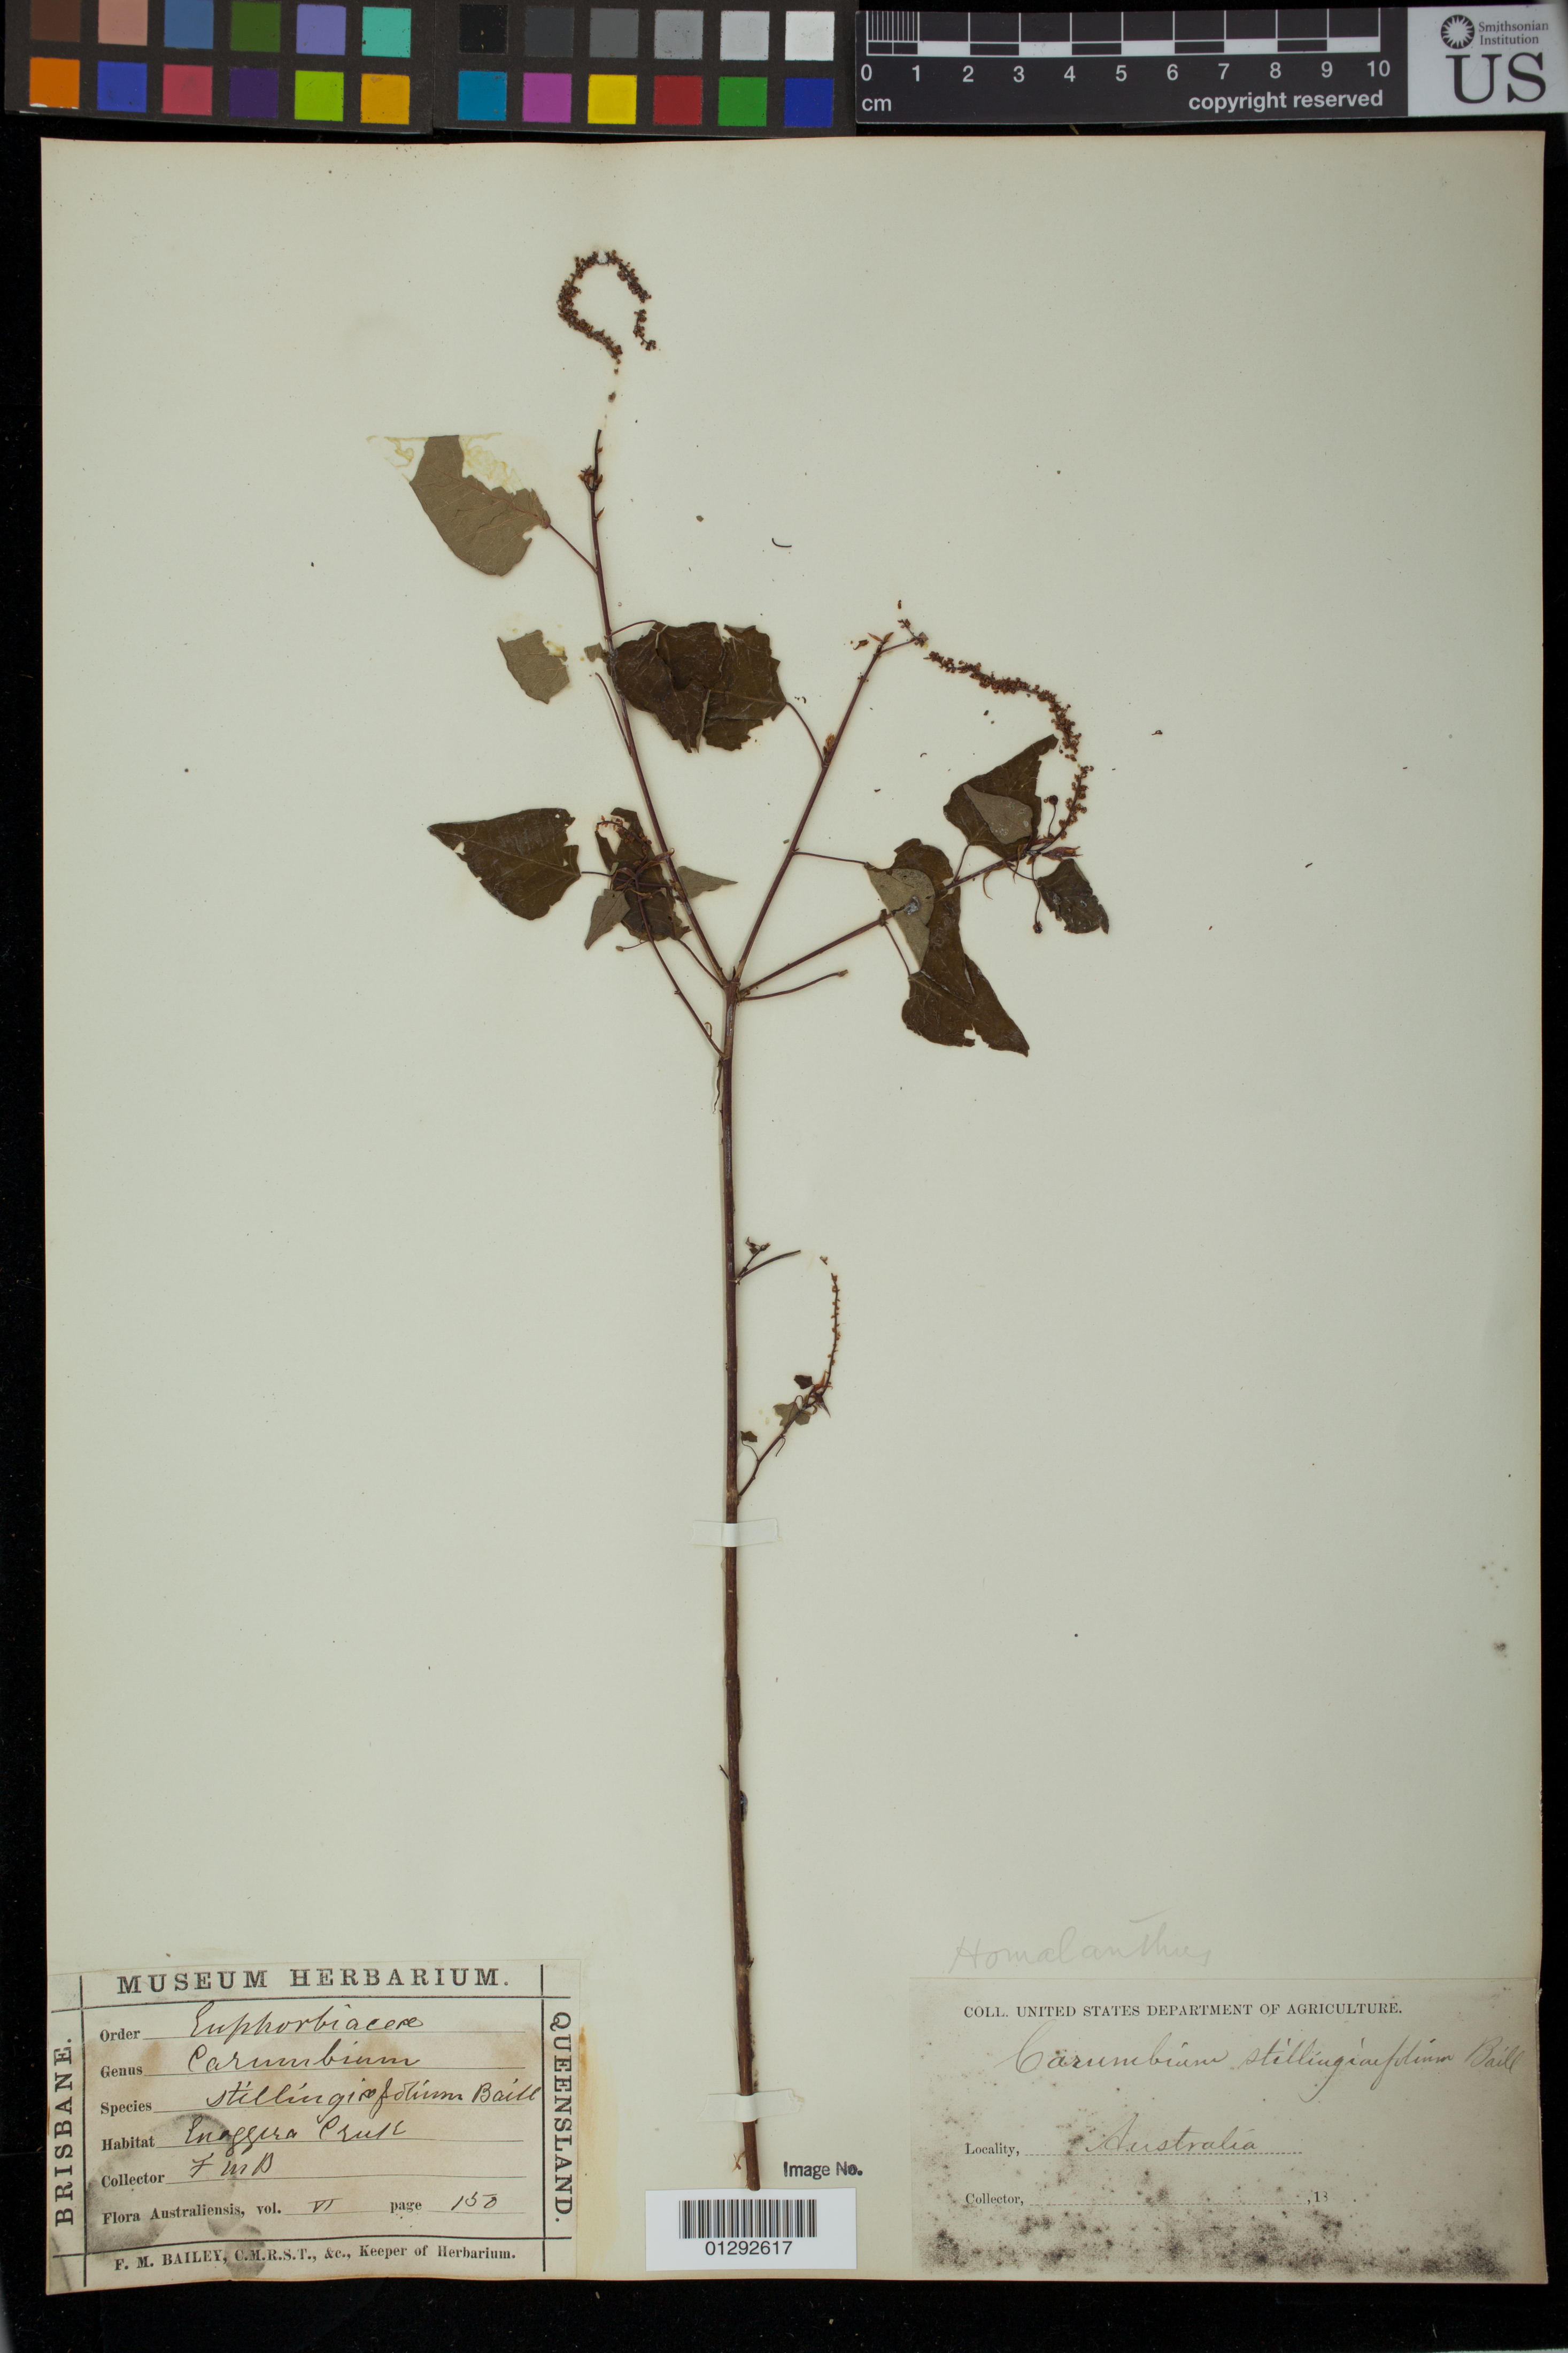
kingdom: Plantae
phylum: Tracheophyta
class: Magnoliopsida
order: Malpighiales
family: Euphorbiaceae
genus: Homalanthus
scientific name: Homalanthus stillingifolius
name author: F. Muell.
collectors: F. M. Bailey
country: Australia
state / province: Queensland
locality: Enoggera Creek